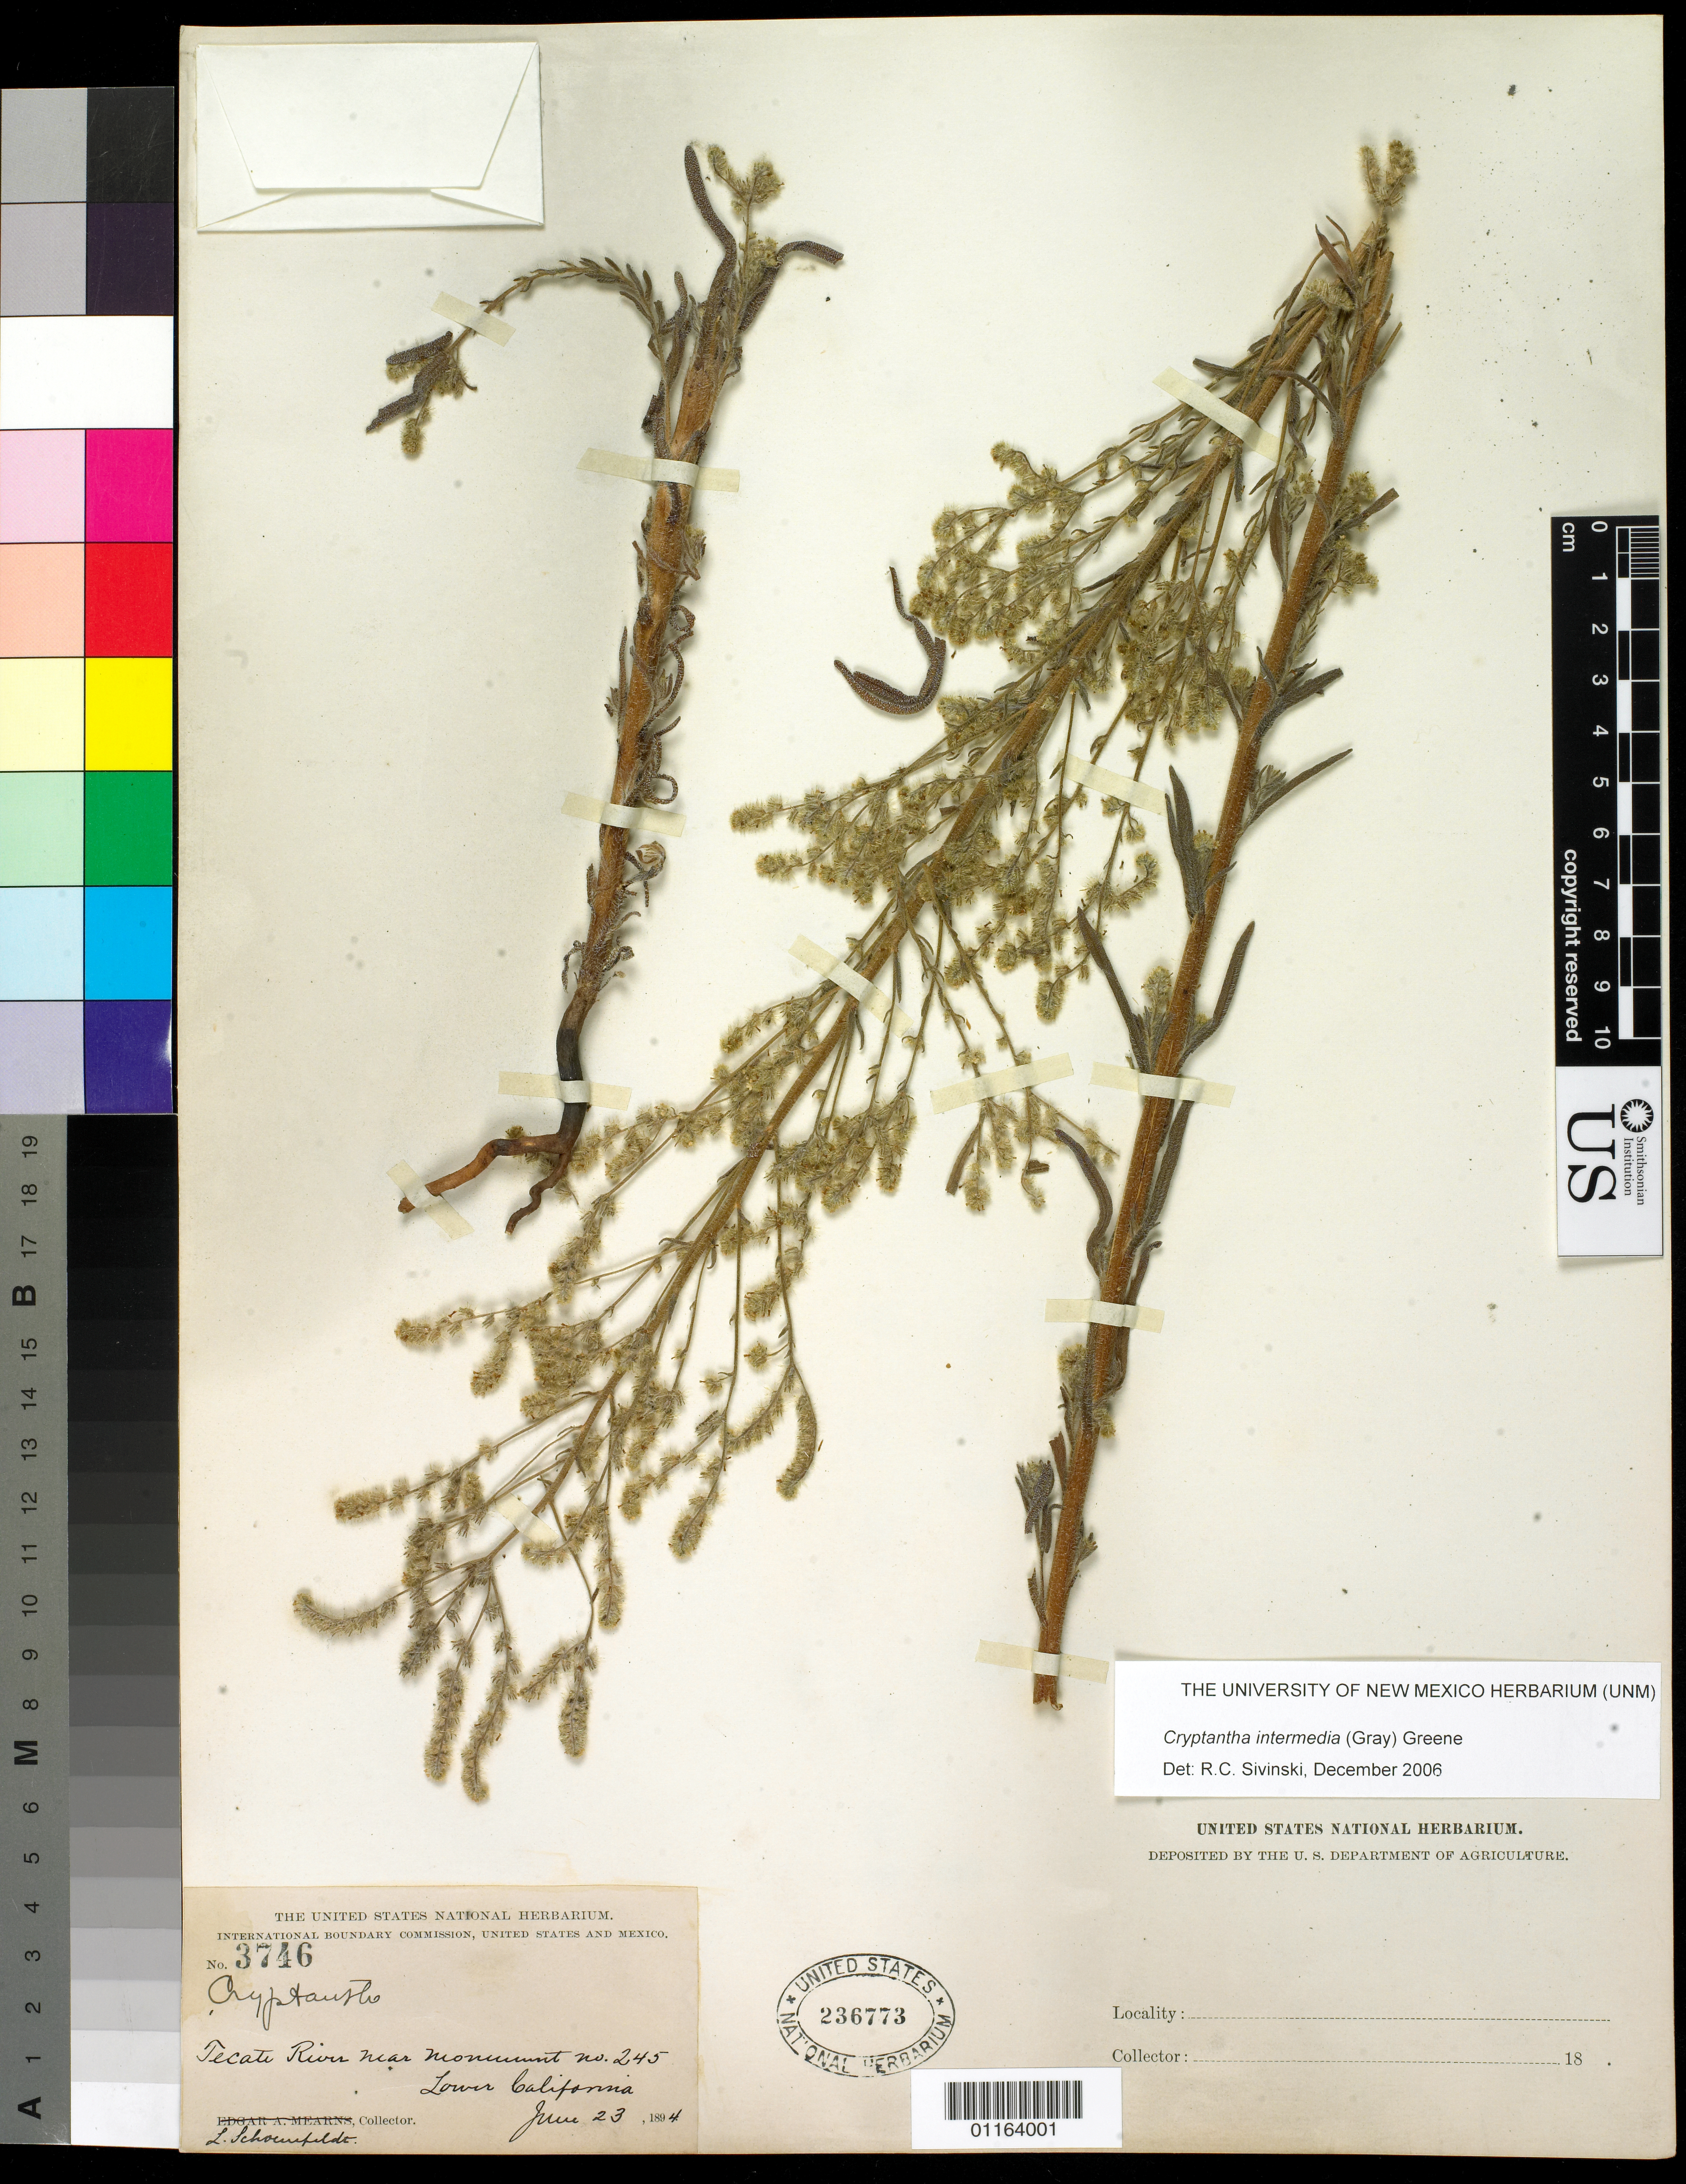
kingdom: Plantae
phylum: Tracheophyta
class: Magnoliopsida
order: Boraginales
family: Boraginaceae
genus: Cryptantha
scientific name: Cryptantha intermedia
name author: (A. Gray) Greene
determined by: Sivinski, R. C.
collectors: L. Schounfeldt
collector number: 3746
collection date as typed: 23 Jun 1894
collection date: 1894-06-23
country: Mexico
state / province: Baja California Norte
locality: Tecate River near Monument # 245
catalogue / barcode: US 236773